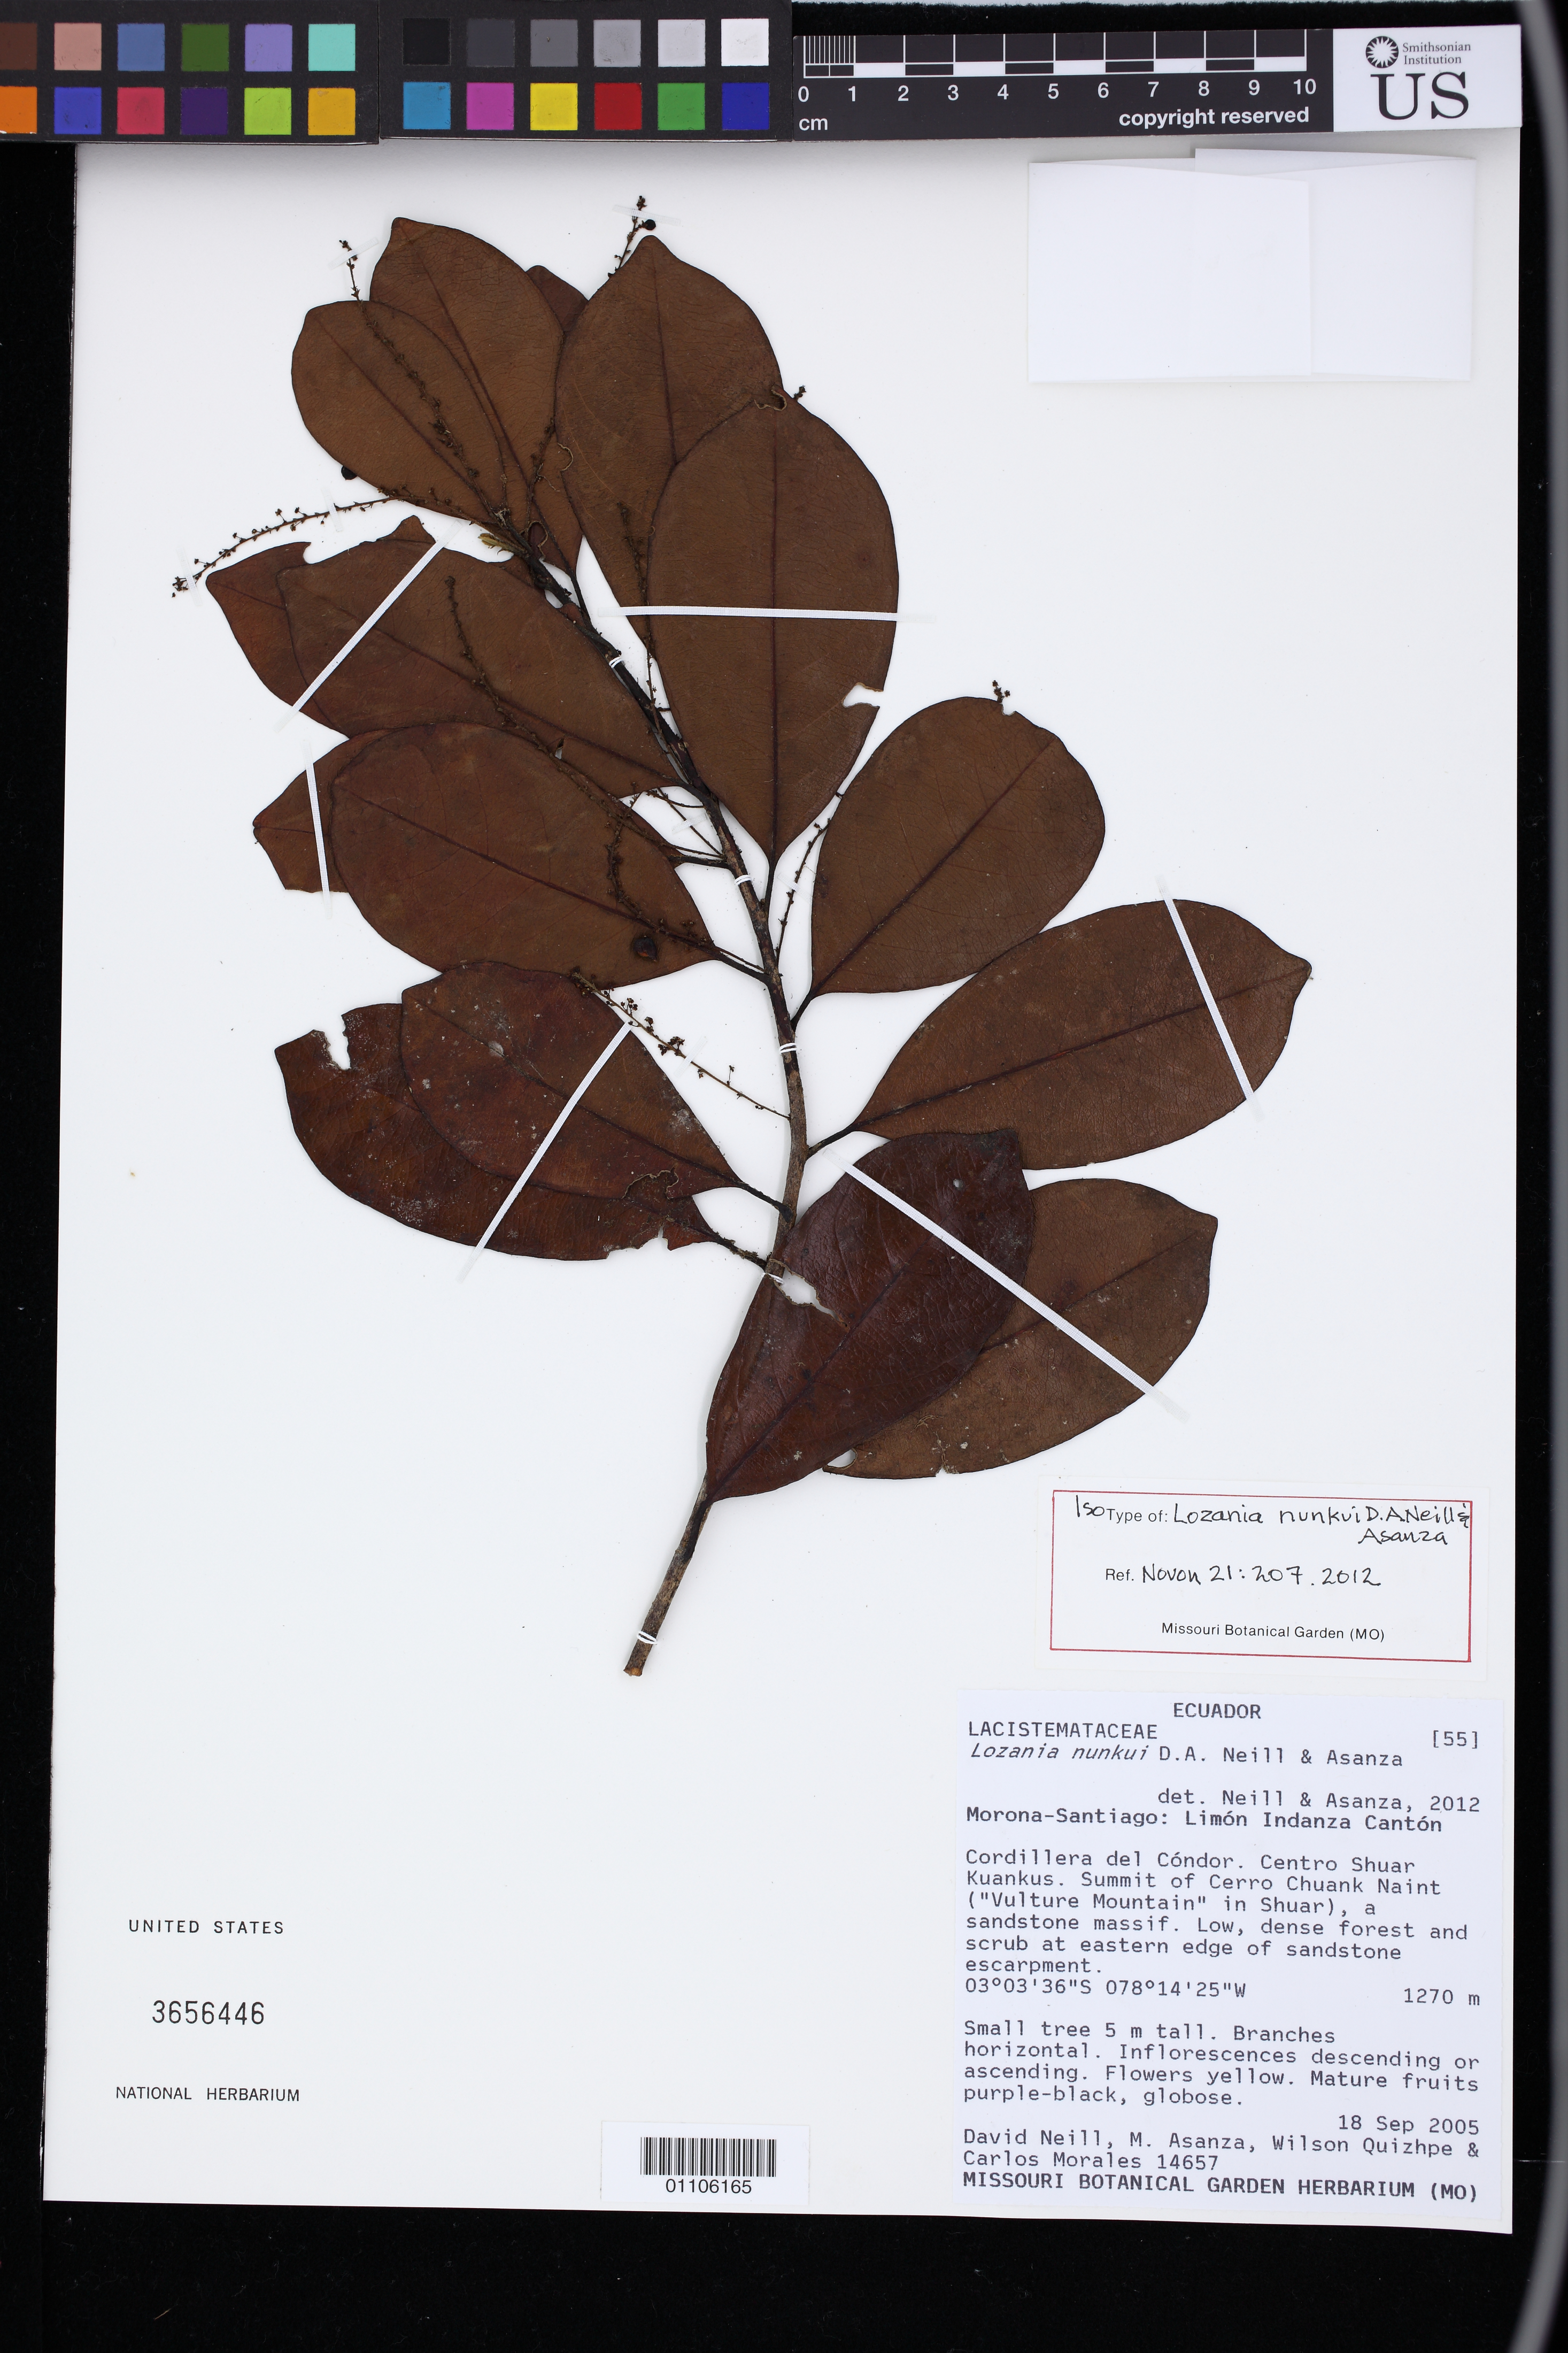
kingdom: Plantae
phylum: Tracheophyta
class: Magnoliopsida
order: Malpighiales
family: Lacistemataceae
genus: Lozania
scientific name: Lozania nunkui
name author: D.A. Neill & Asanza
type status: Isotype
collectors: D. A. Neill, M. Asanza, W. Quizhpe & C. Morales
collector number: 14657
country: Ecuador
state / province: Morona-Santiago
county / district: Limón Indanza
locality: Morona-Santiago: Limón Indanza Cantón. Cordillera del Cóndor. Centro Shuar Kuankus. Summit of Cerro Chuank Naint ("Vulture Mountain" in Shuar), a sandstone massif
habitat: Low, dense forest and scrub at eastern edge of sandstone escarpment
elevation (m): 1270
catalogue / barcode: US 3656446